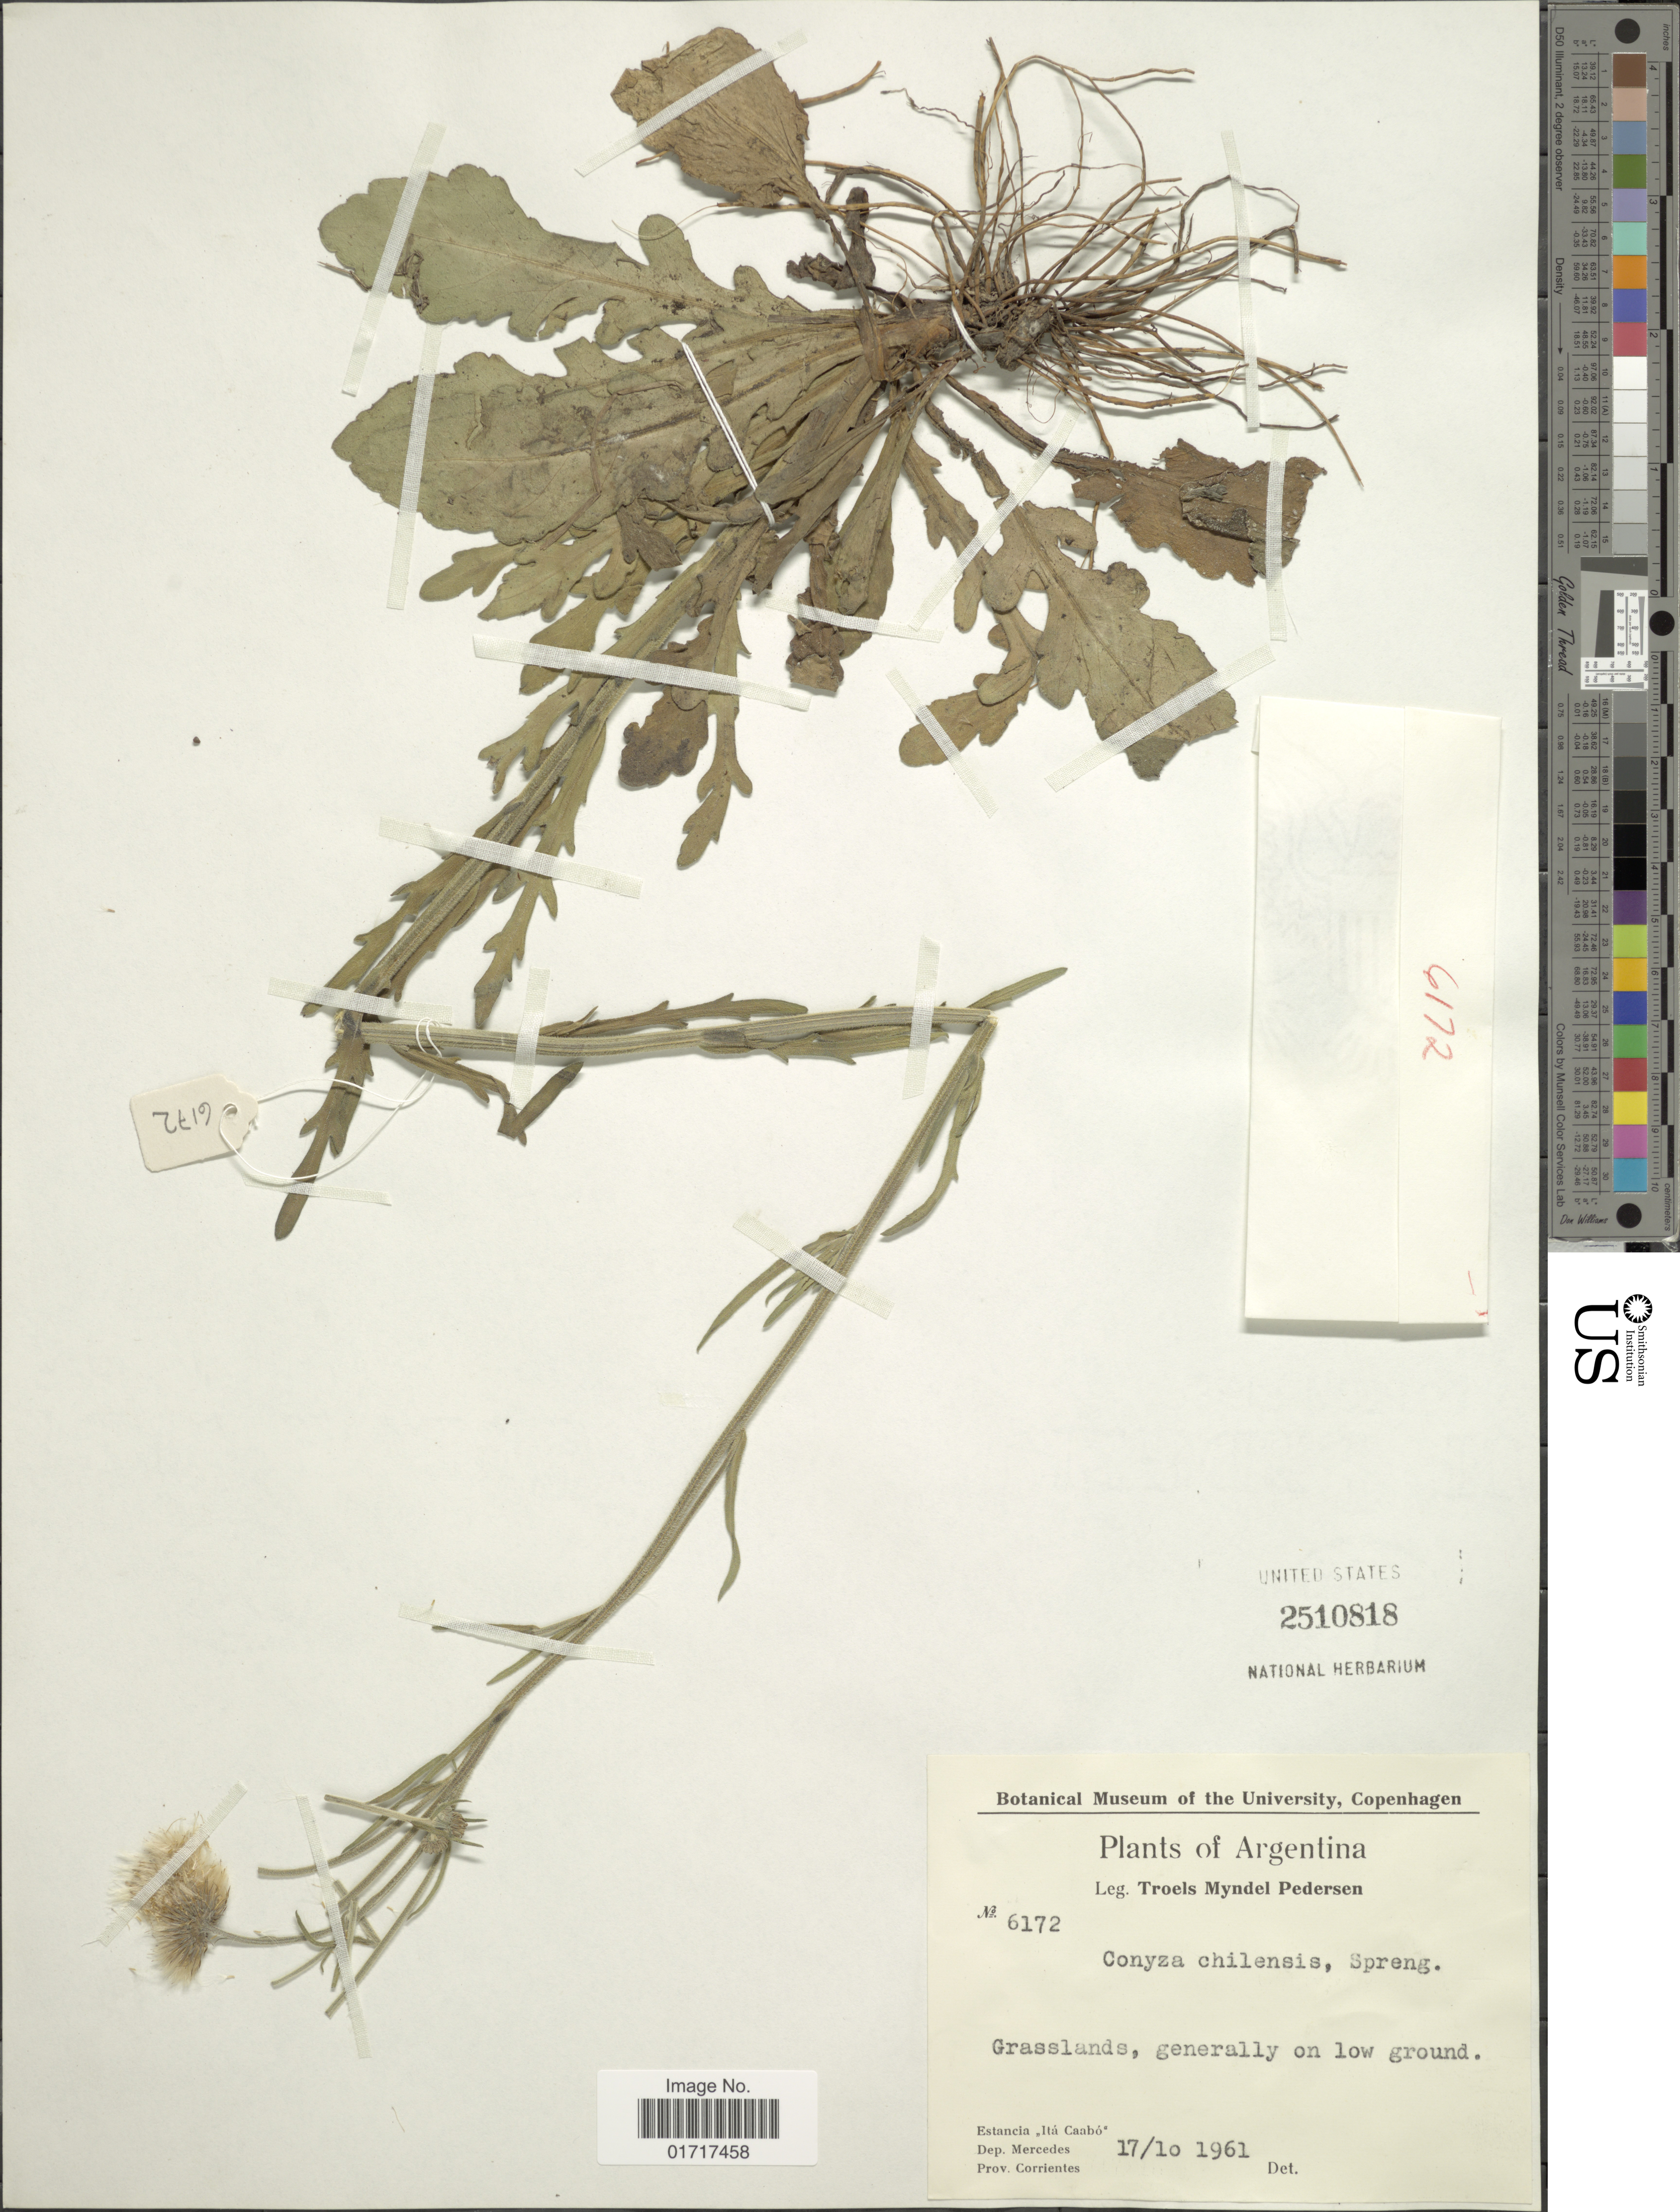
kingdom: Plantae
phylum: Tracheophyta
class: Magnoliopsida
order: Asterales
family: Asteraceae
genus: Conyza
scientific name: Conyza primulaefolia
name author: (Lam.) Cuatrec. & Lourteig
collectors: T. Pederson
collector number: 6172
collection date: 1961-10-17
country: Argentina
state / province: Corrientes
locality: Estancia, "Ita Caabo", Dep. Mercedes, Prov. Corrientes.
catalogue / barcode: US 2510818